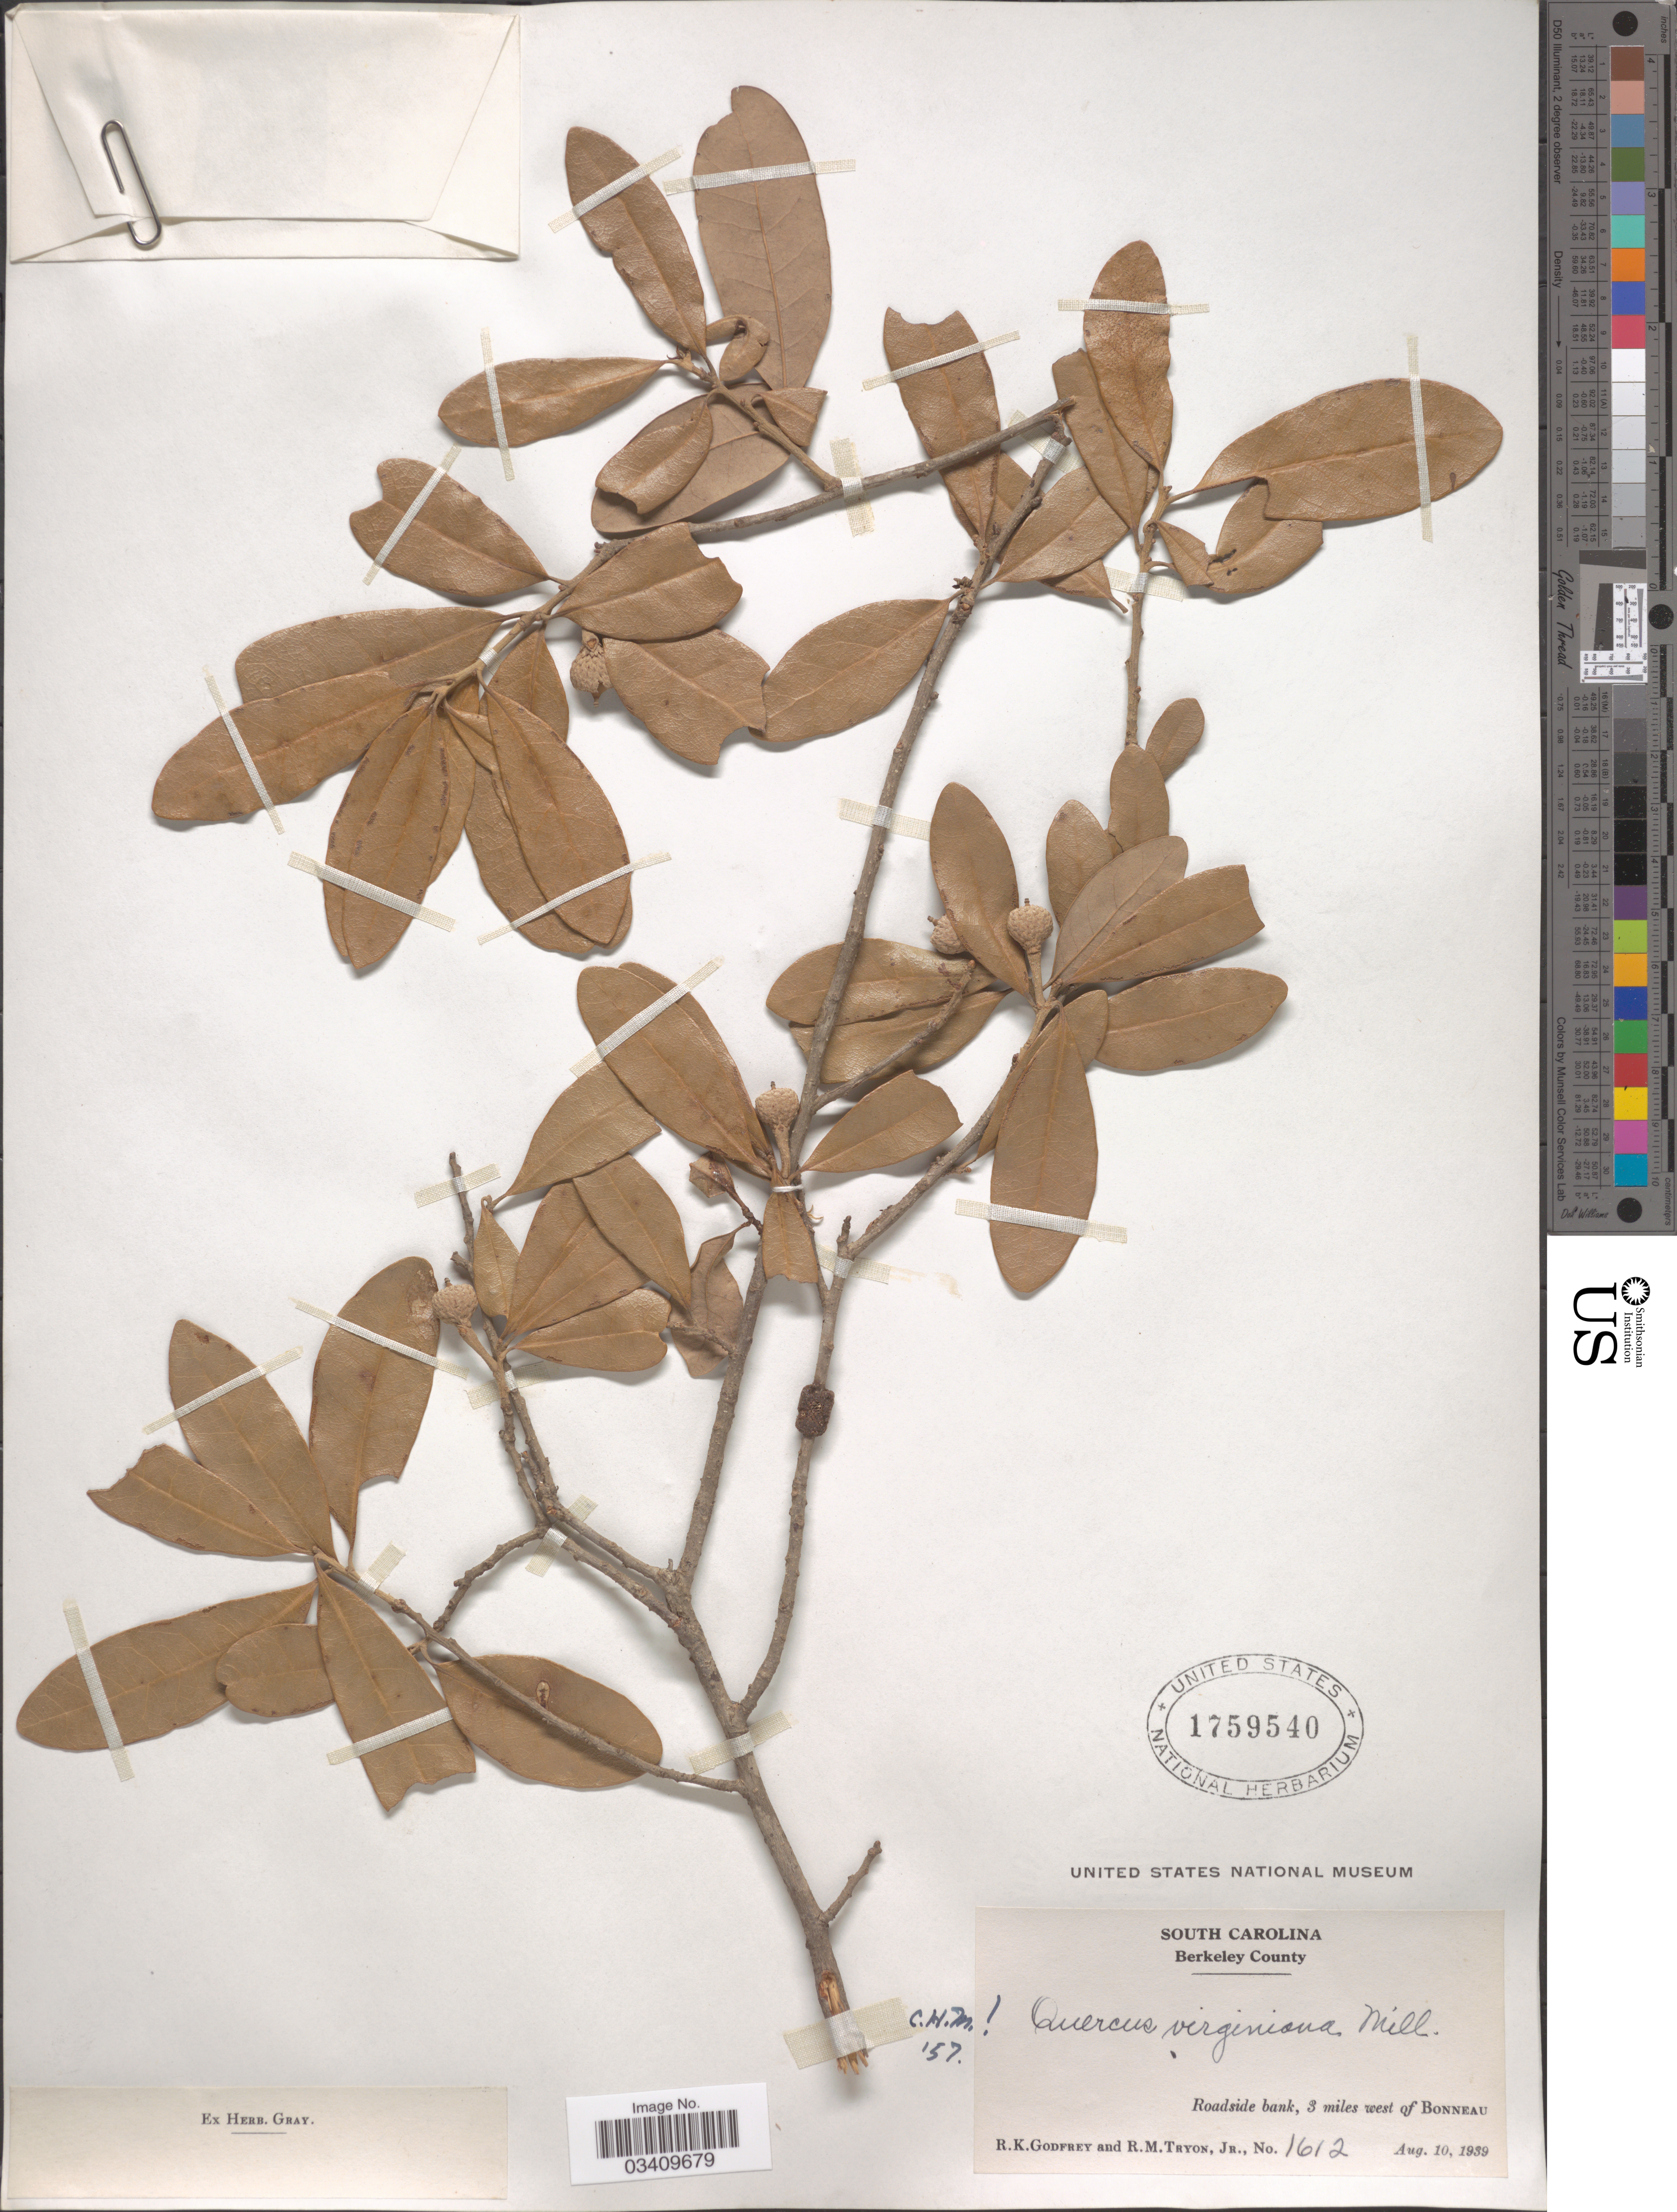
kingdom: Plantae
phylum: Tracheophyta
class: Magnoliopsida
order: Fagales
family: Fagaceae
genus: Quercus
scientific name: Quercus virginiana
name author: Mill.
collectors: R. K. Godfrey & R. Tryon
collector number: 1612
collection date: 1939-08-10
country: United States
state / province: South Carolina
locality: Berkeley County. Roadside bank, 3 miles west of Bonneau.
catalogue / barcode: US 1759540